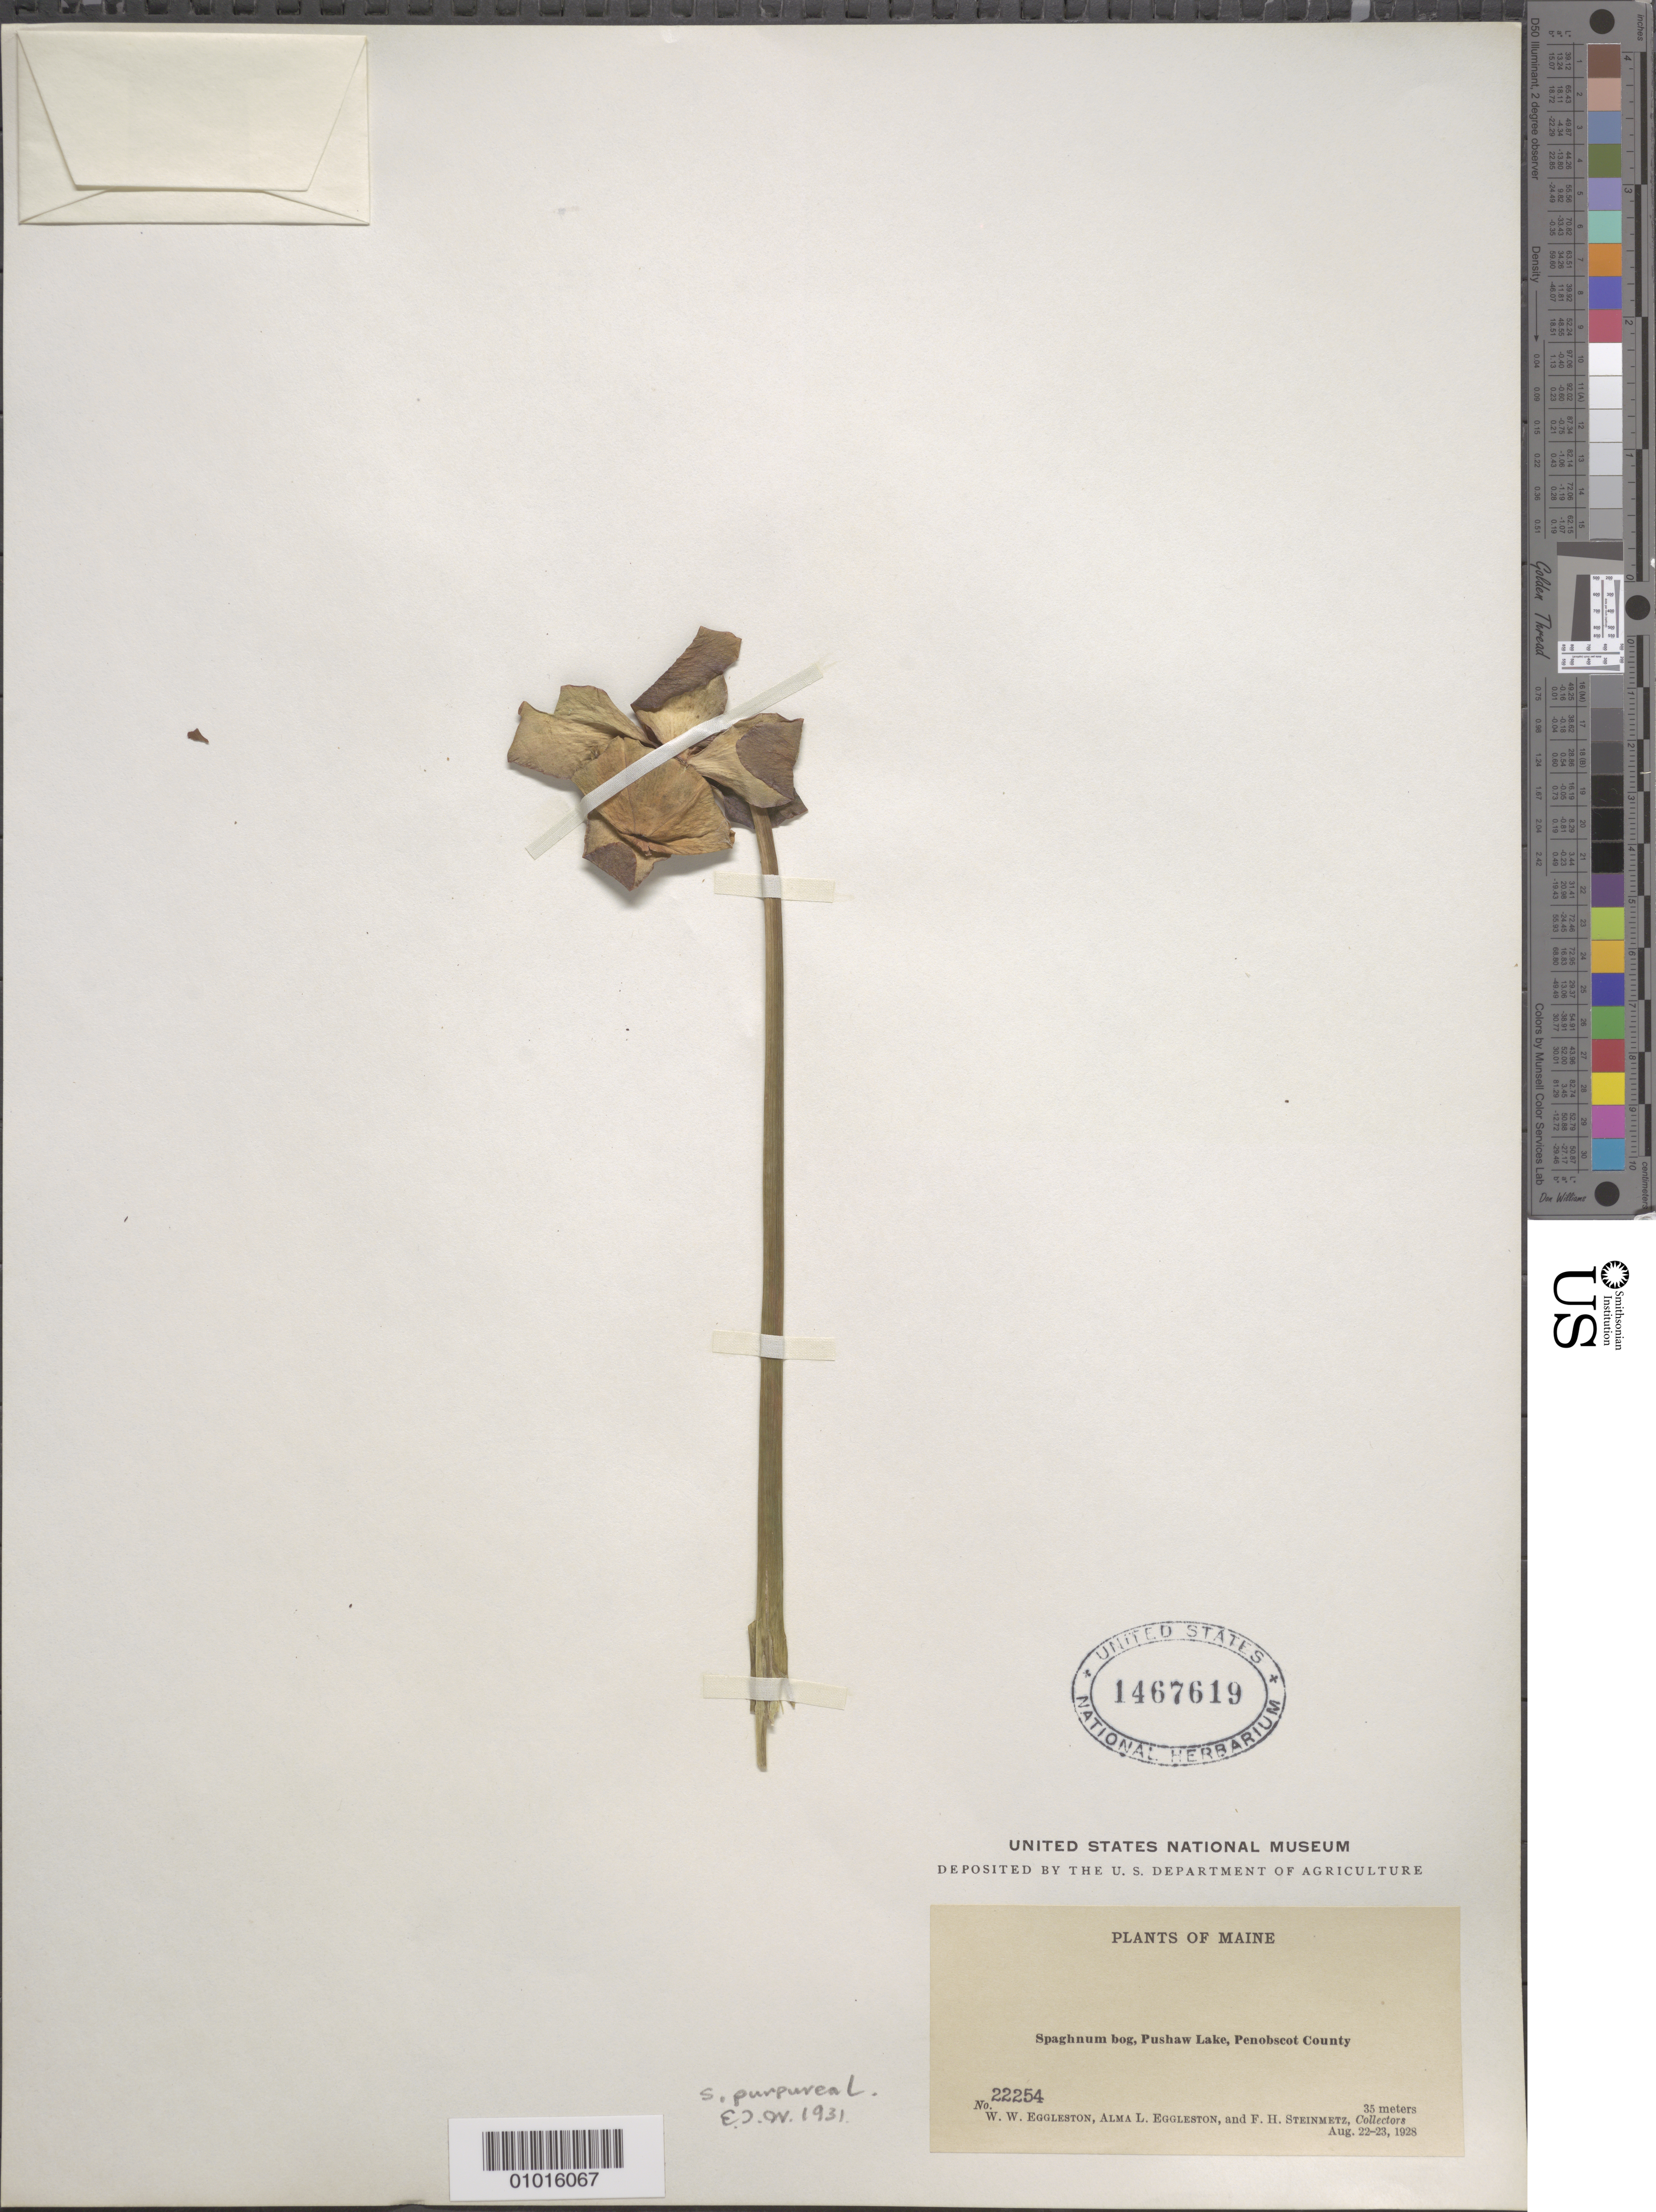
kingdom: Plantae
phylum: Tracheophyta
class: Magnoliopsida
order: Ericales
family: Sarraceniaceae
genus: Sarracenia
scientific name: Sarracenia purpurea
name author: L.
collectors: W. W. Eggleston, A. Eggleston & F. H. Steinmetz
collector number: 22254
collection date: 1928-08-22/1928-08-23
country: United States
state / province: Maine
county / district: Penobscot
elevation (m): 35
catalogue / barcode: US 1467619